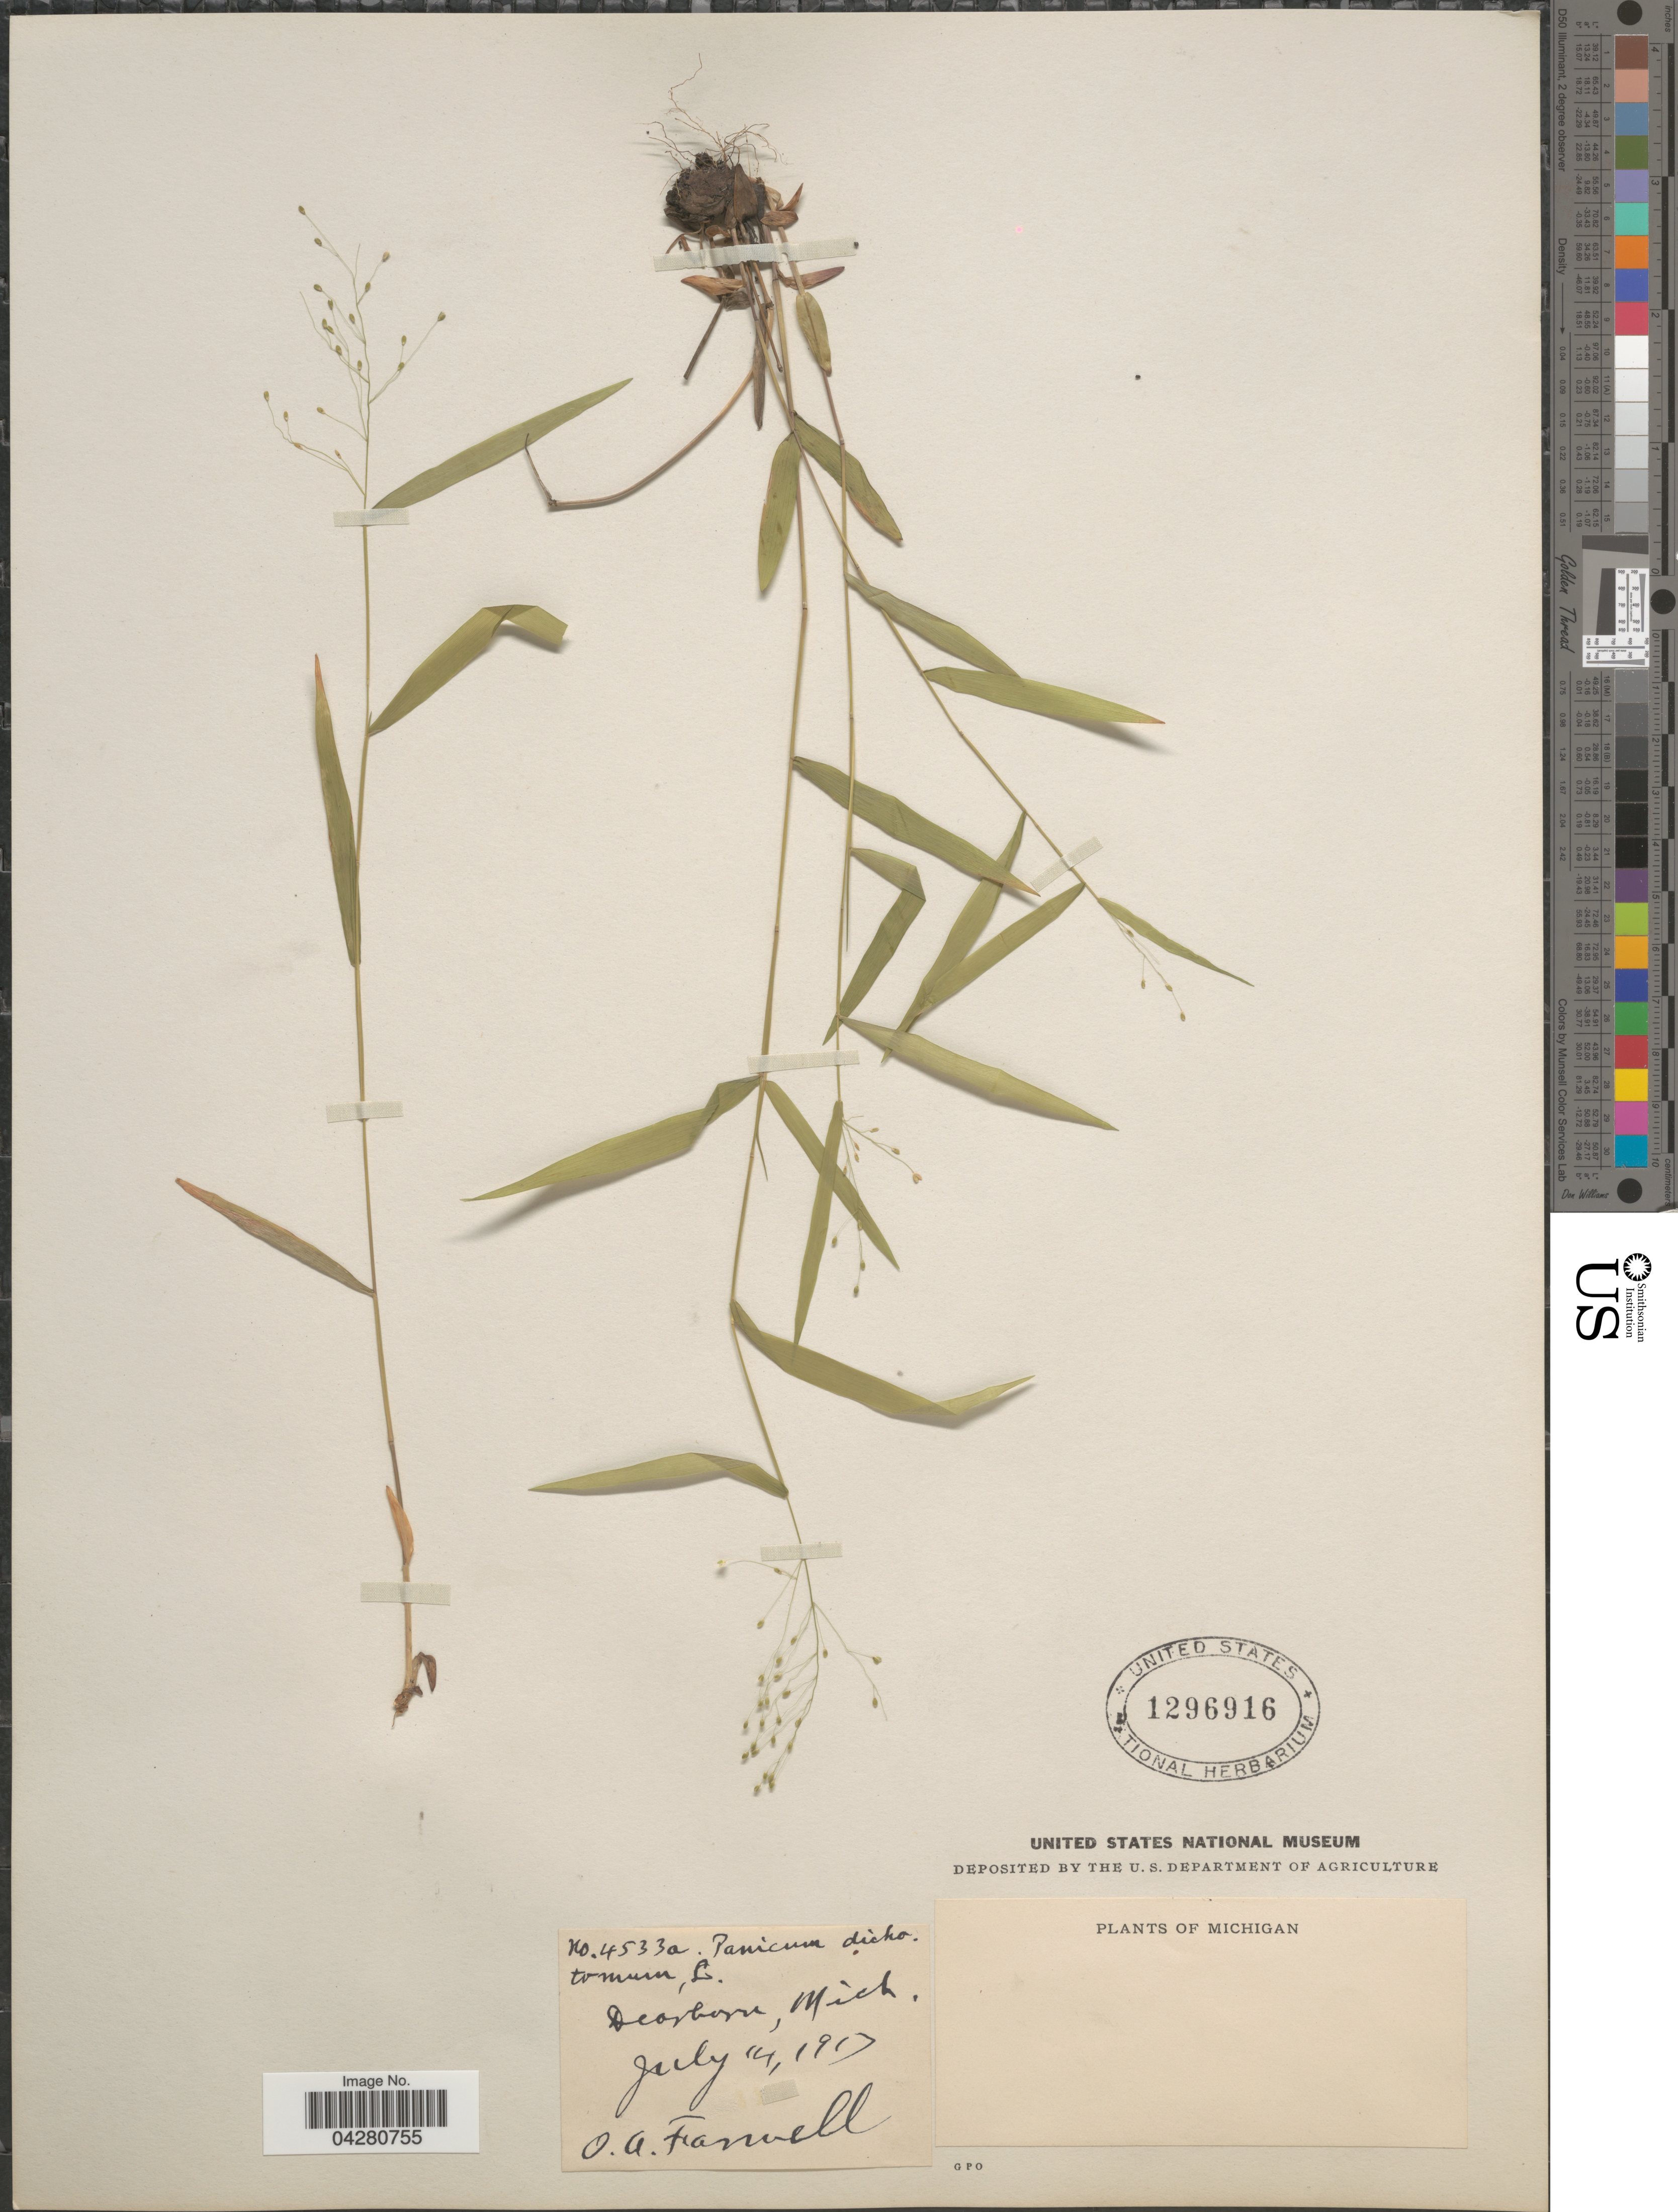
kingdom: Plantae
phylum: Tracheophyta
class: Liliopsida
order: Poales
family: Poaceae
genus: Dichanthelium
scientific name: Dichanthelium dichotomum var. dichotomum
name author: (L.) Gould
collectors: O. Farwell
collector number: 4533a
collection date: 1917-07-14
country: United States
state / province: Michigan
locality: Dearborn.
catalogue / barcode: US 1296916